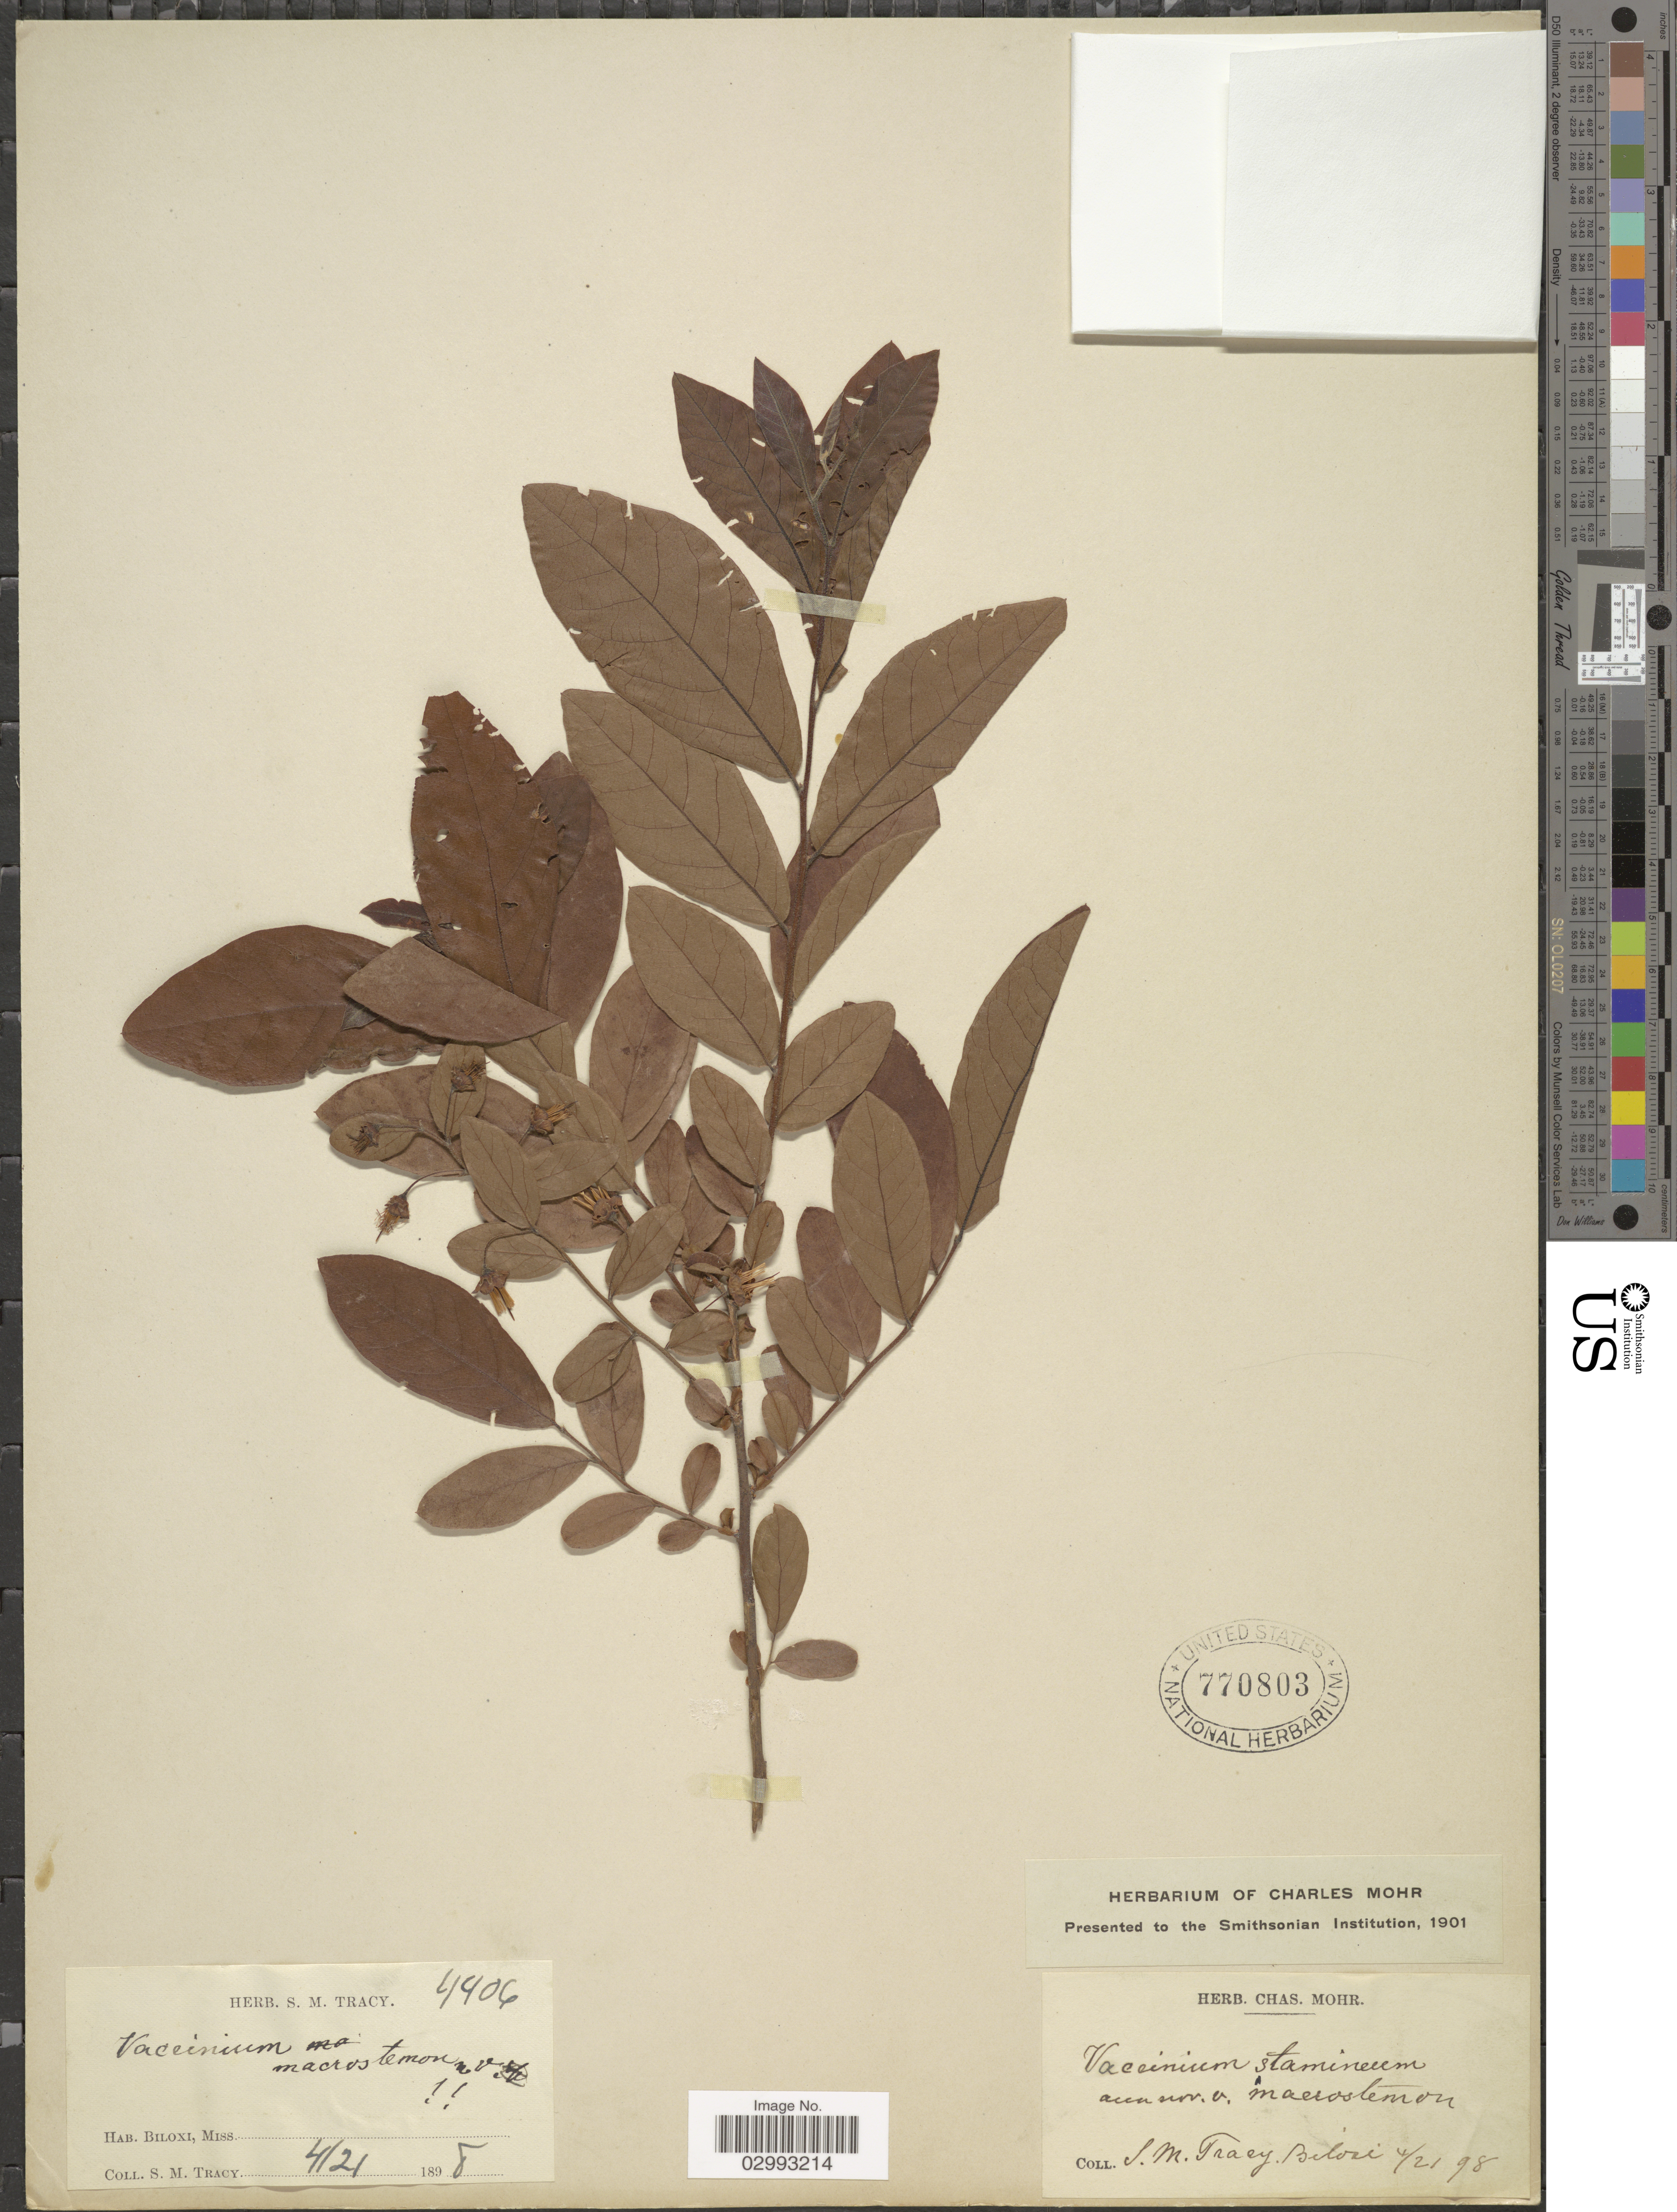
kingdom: Plantae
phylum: Tracheophyta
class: Magnoliopsida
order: Ericales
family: Ericaceae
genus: Polycodium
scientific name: Polycodium sericeum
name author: (C. Mohr) C.B. Rob.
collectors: S. M. Tracy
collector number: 4406*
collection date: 1898-04-21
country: United States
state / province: Mississippi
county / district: Harrison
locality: Biloxi.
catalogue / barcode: US 770803